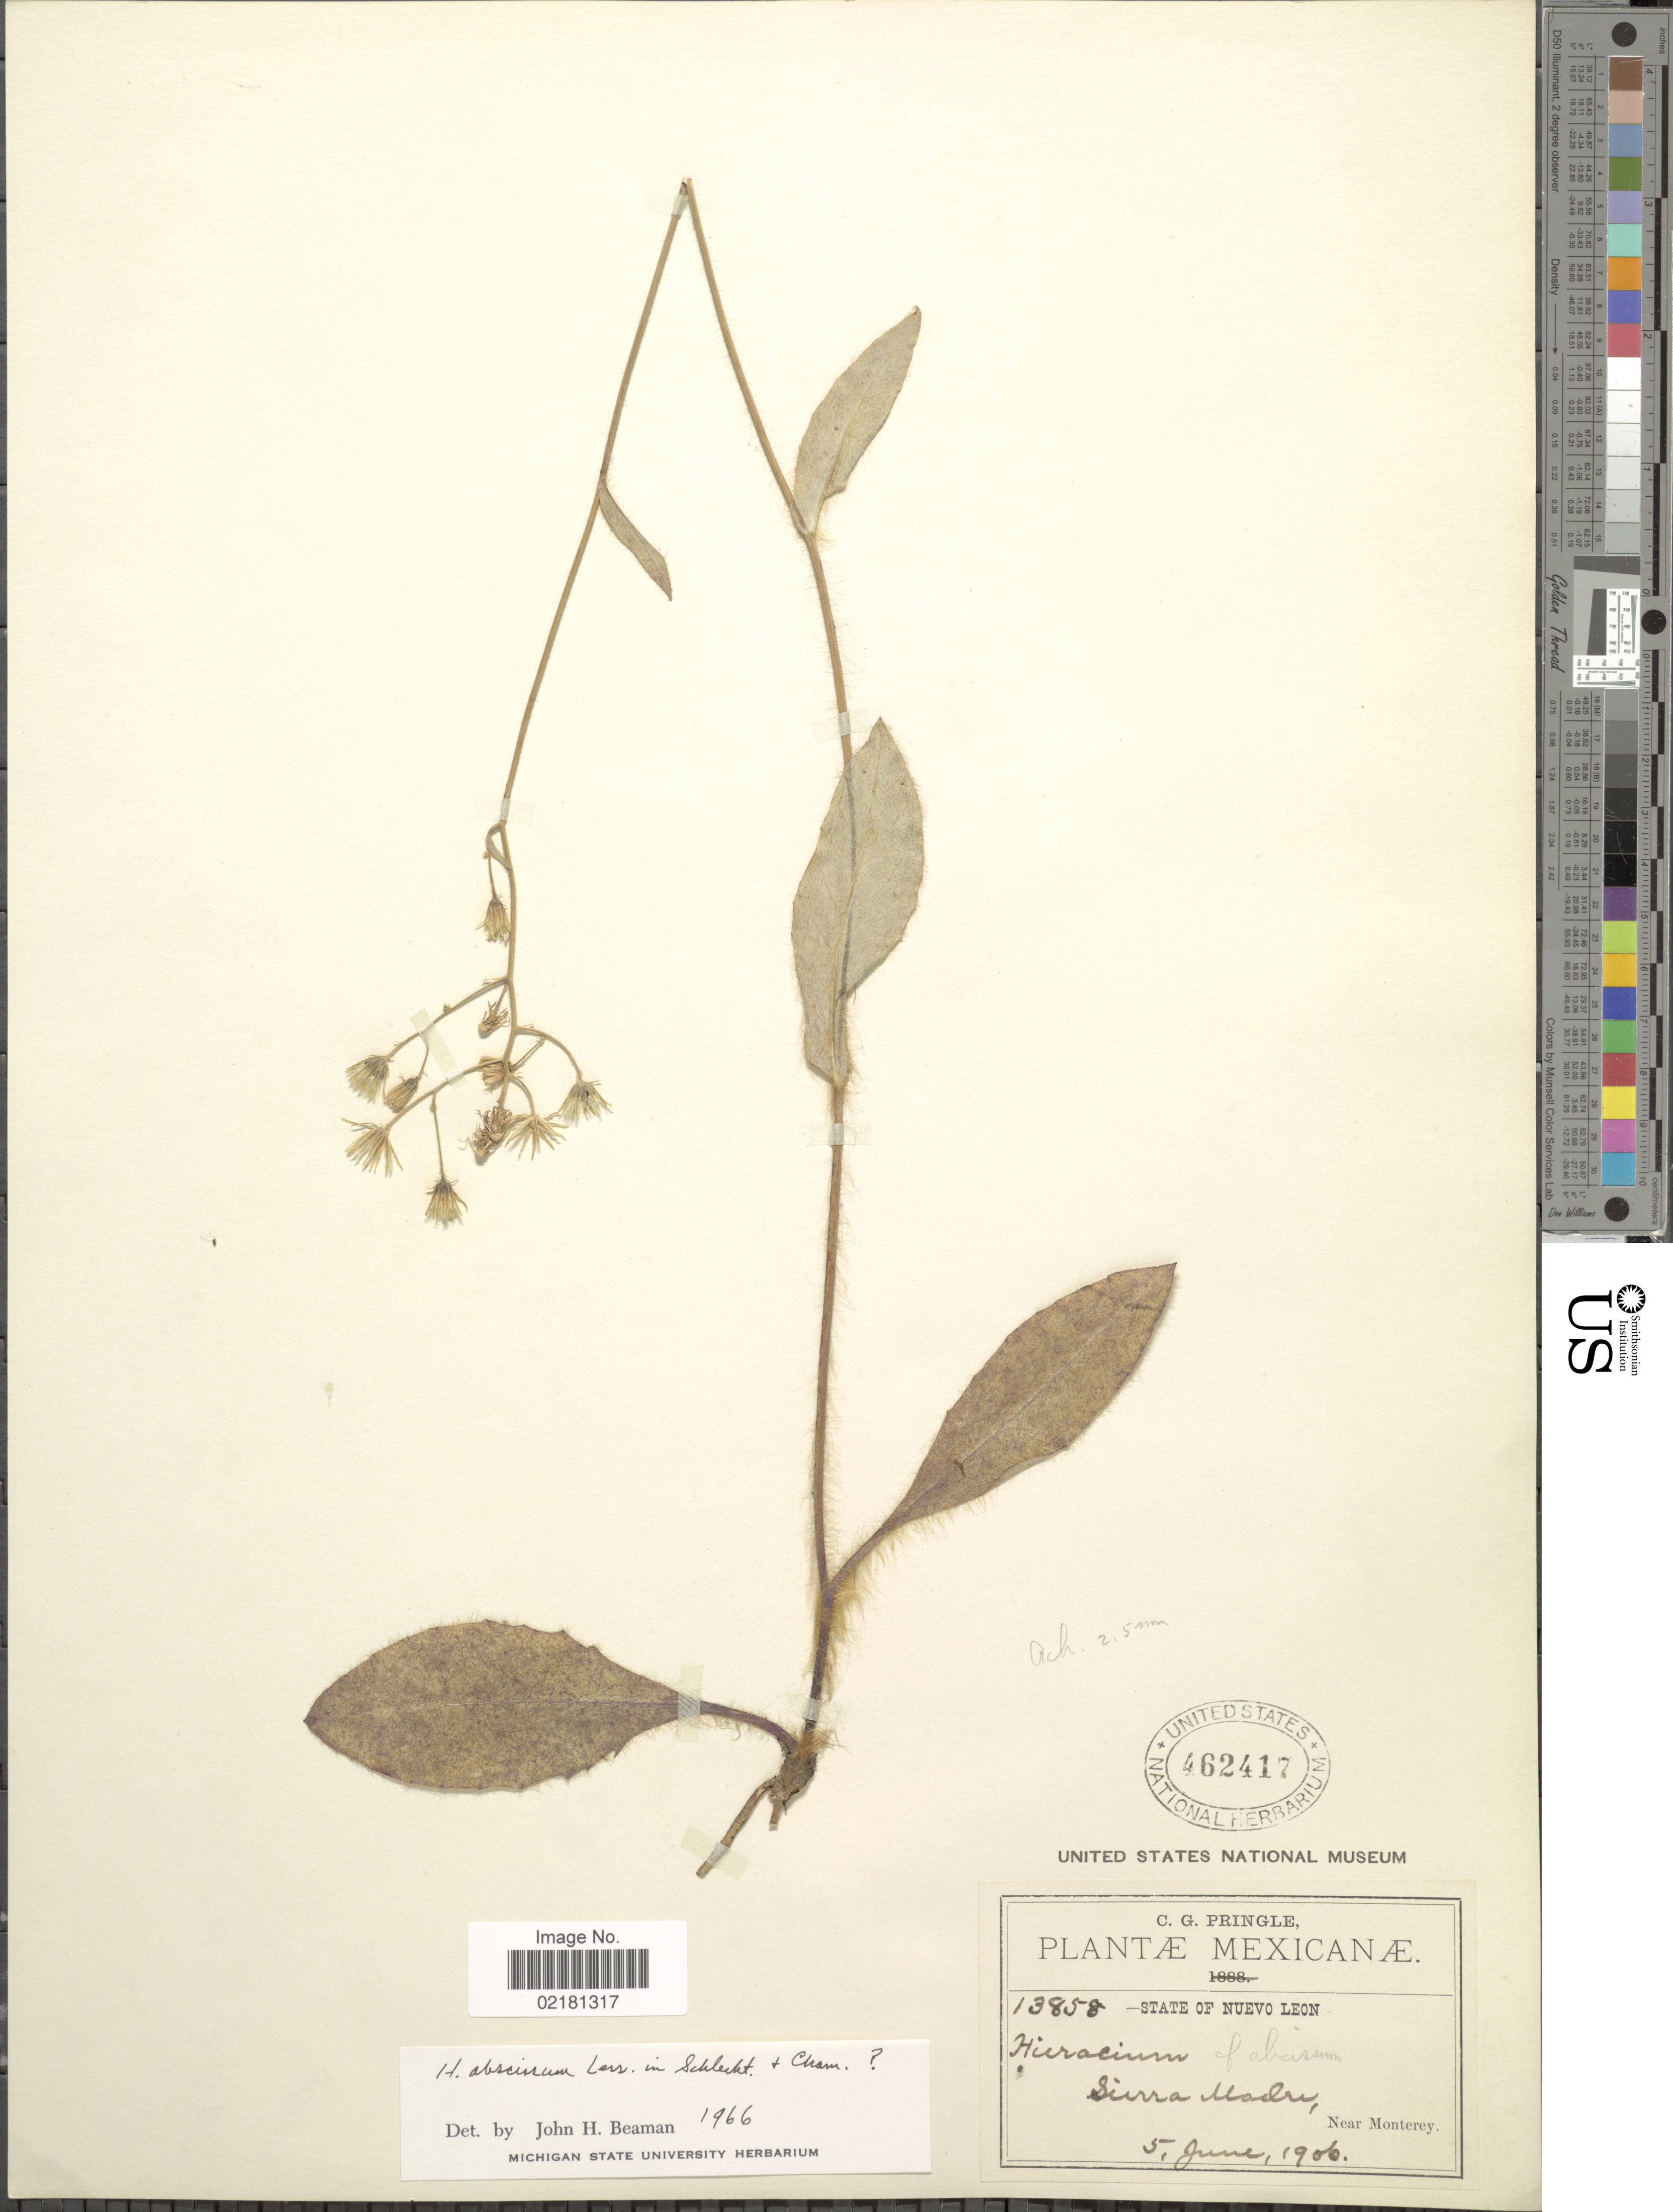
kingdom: Plantae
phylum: Tracheophyta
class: Magnoliopsida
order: Asterales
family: Asteraceae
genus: Hieracium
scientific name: Hieracium abscissum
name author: Less.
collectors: C. G. Pringle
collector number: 13858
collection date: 1906-06-05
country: Mexico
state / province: Nuevo León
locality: Sierra Madre, near Monterey.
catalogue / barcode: US 462417